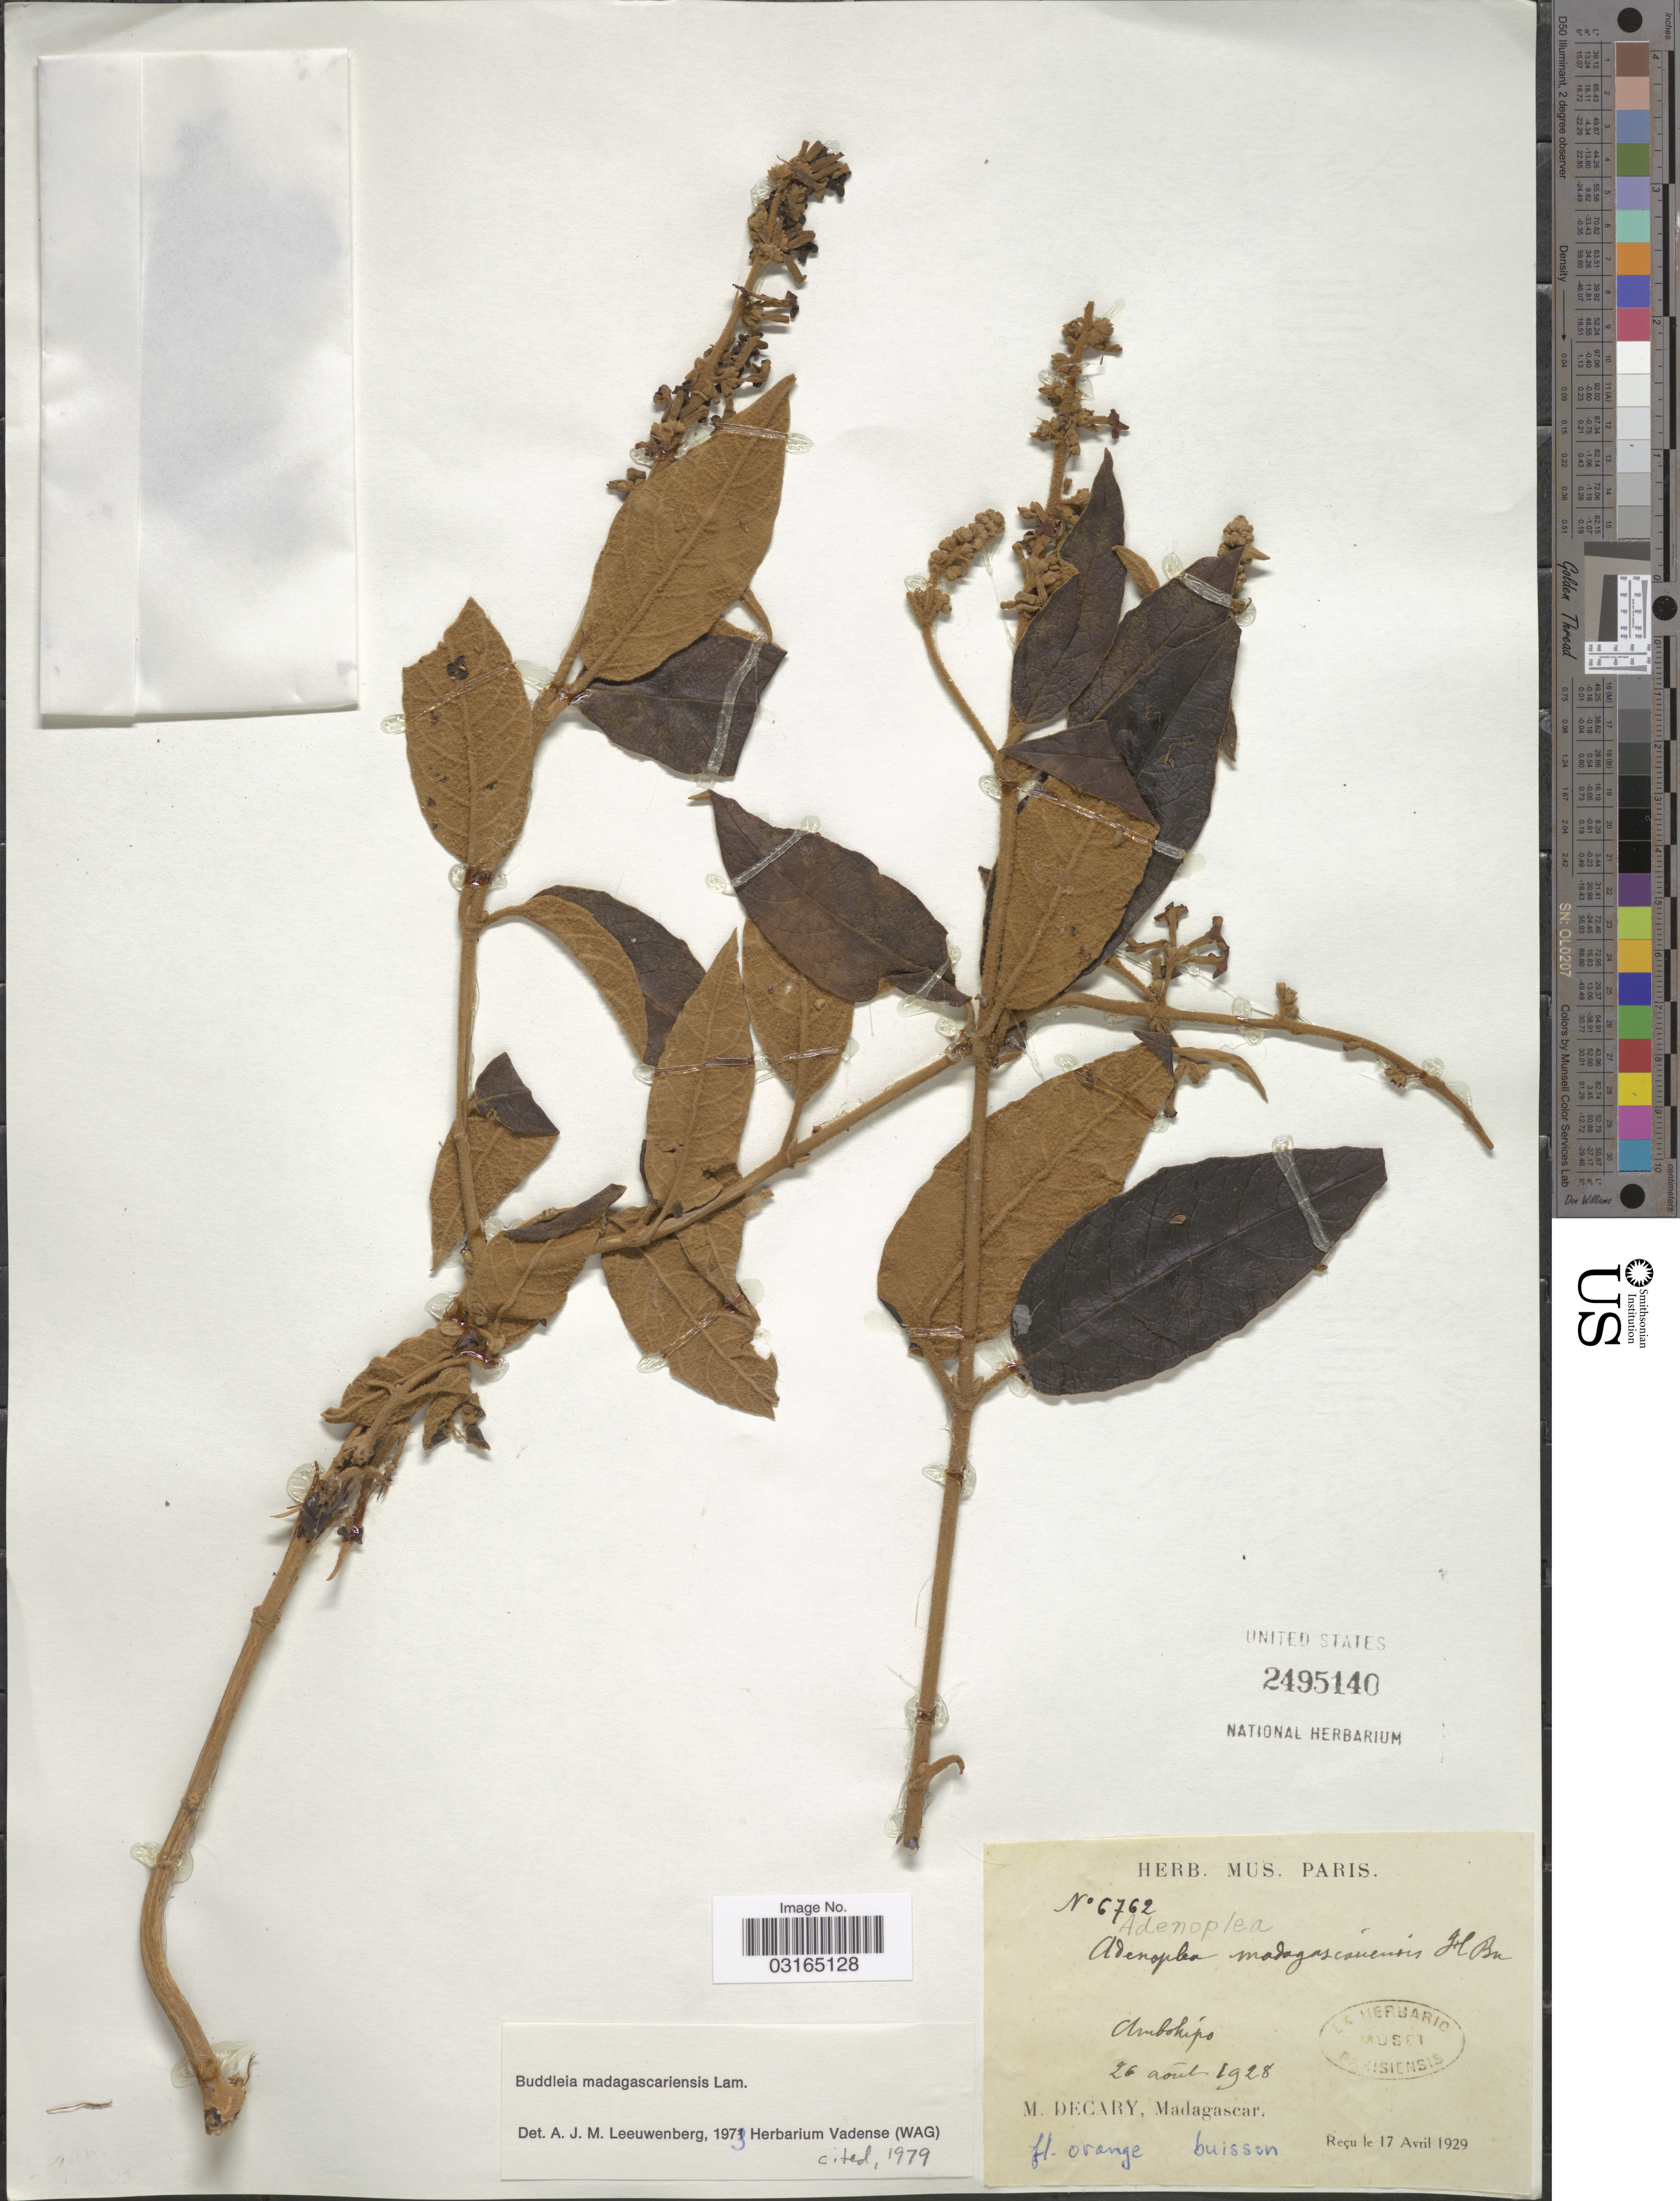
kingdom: Plantae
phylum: Tracheophyta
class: Magnoliopsida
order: Lamiales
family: Scrophulariaceae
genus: Buddleja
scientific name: Buddleja madagascariensis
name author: Lam.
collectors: R. Decary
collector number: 6762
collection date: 1928-08-26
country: Madagascar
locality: Ambohípo.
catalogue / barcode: US 2495140